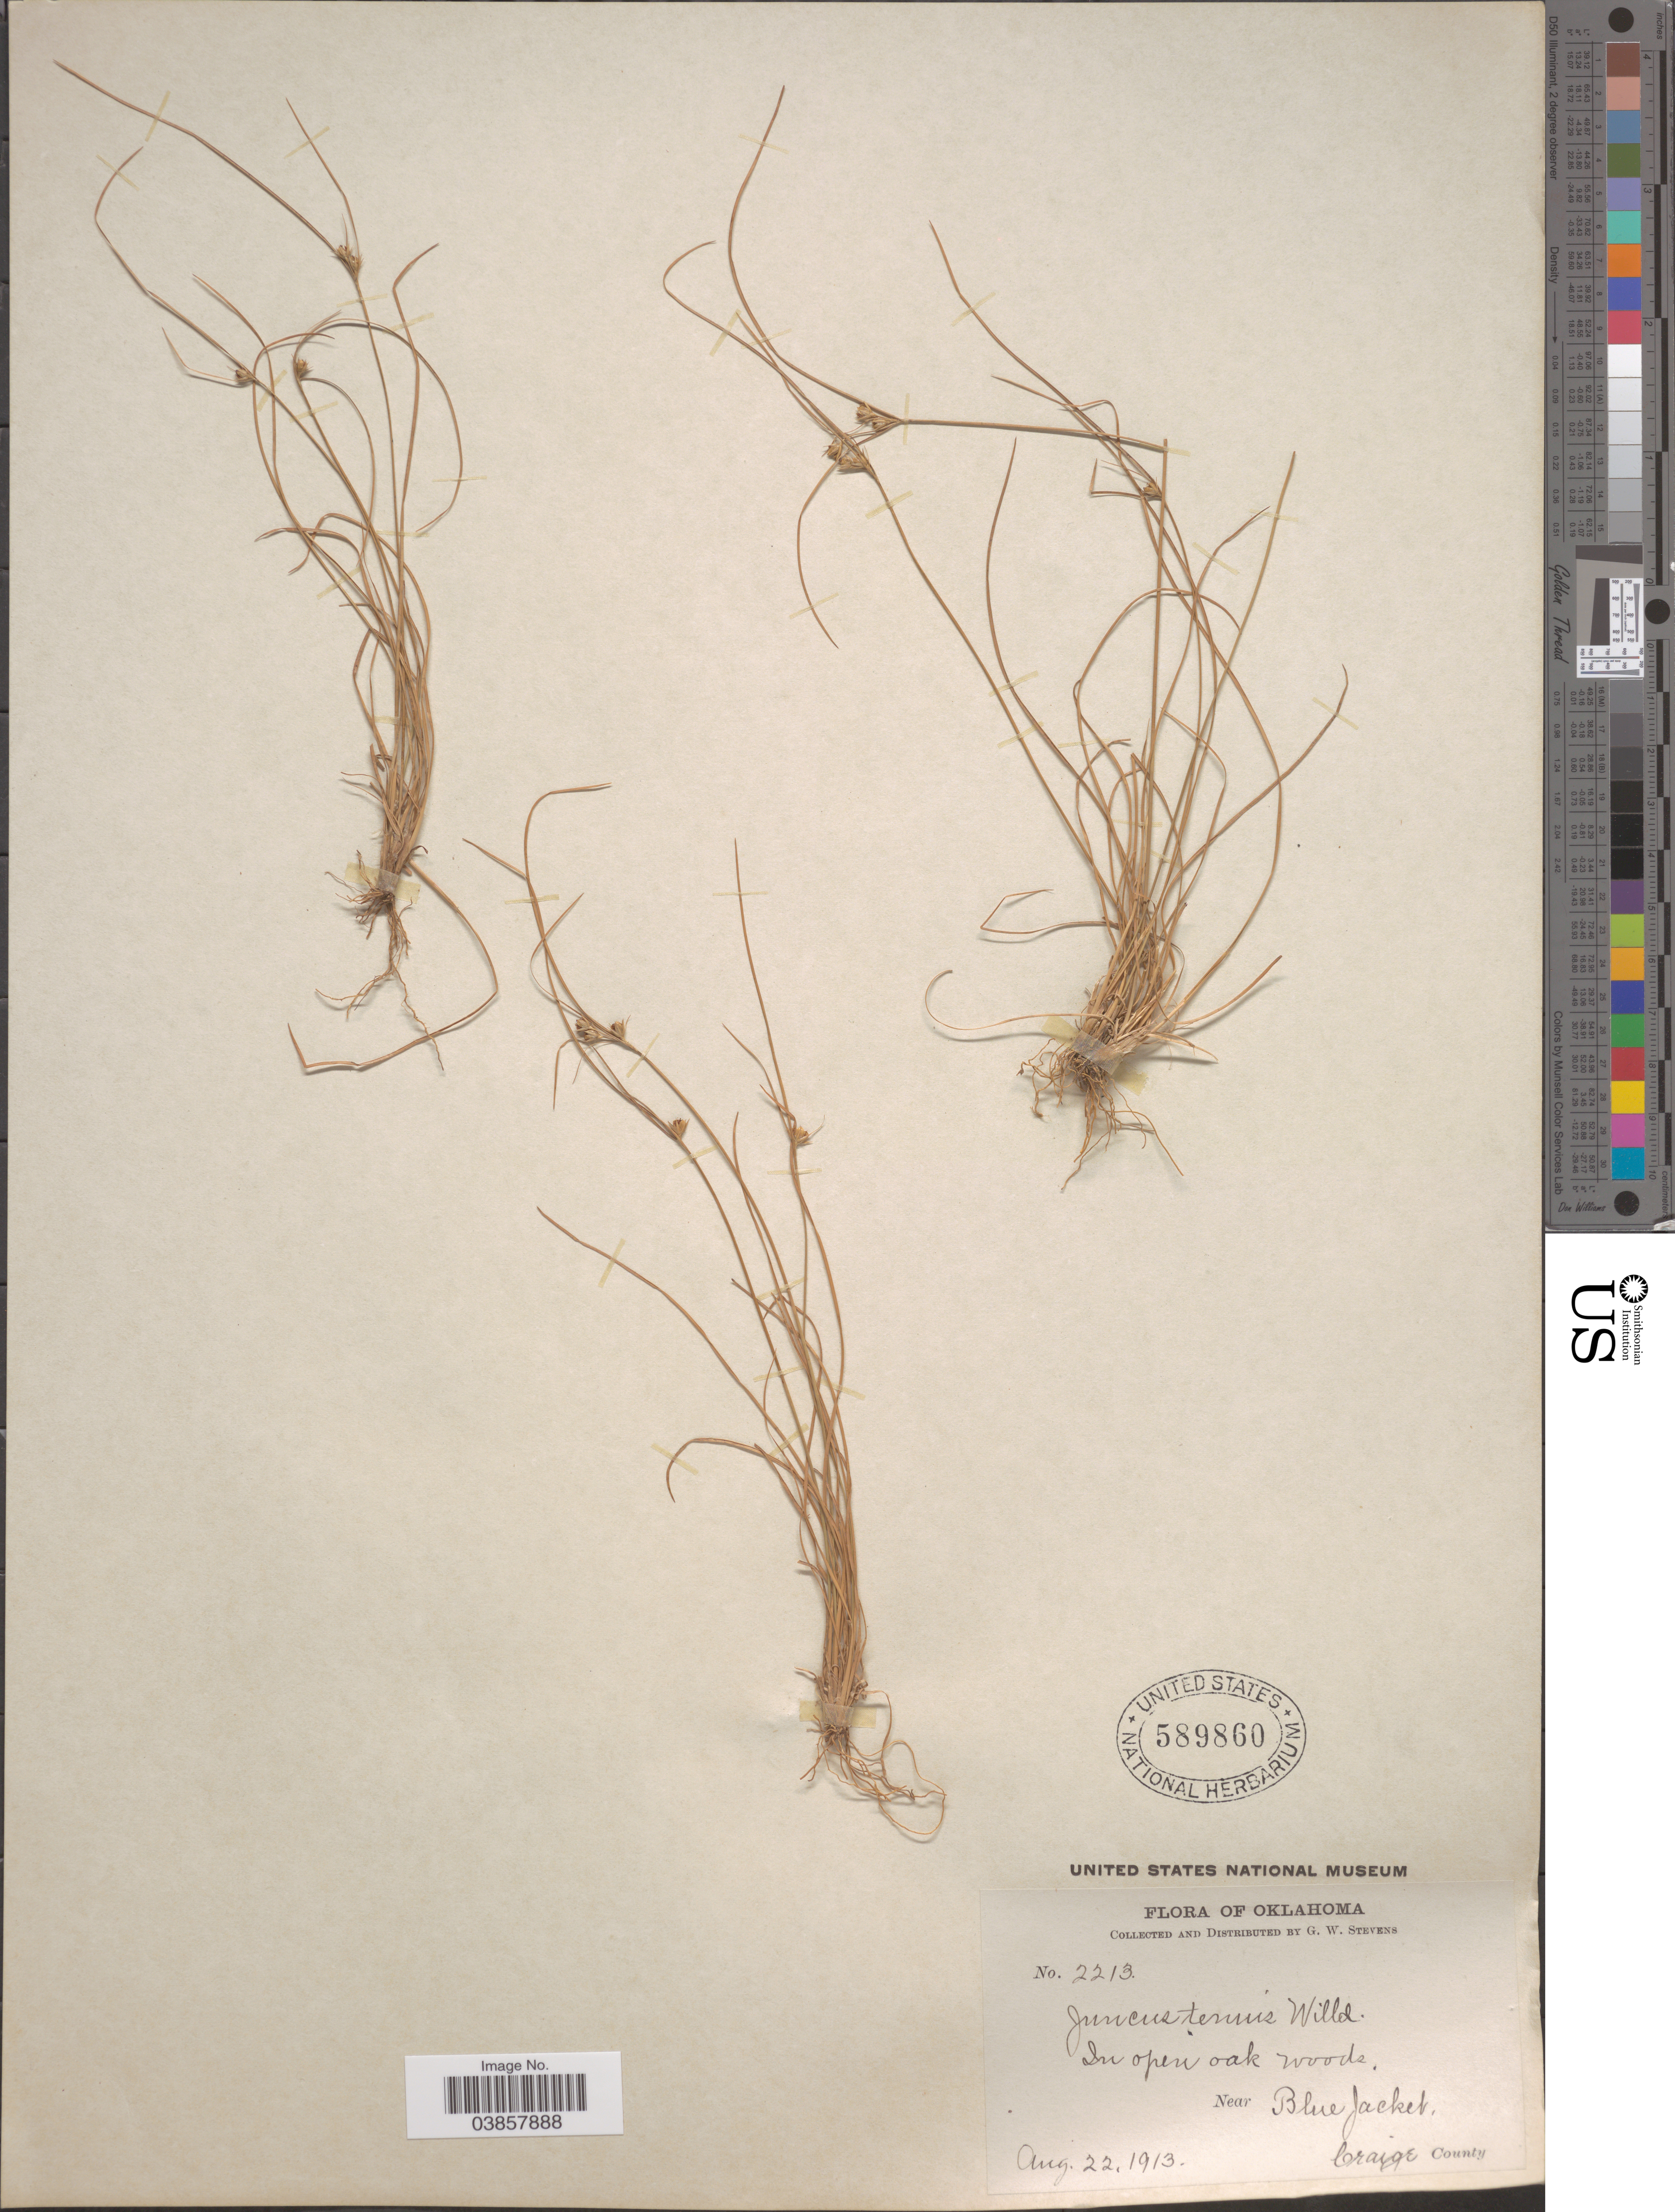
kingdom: Plantae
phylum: Tracheophyta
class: Liliopsida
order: Poales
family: Juncaceae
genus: Juncus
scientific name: Juncus tenuis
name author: Willd.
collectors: G. W. Stevens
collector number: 2213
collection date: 1913-08-22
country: United States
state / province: Oklahoma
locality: Near Blue Jacket, Craige County.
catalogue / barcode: US 589860